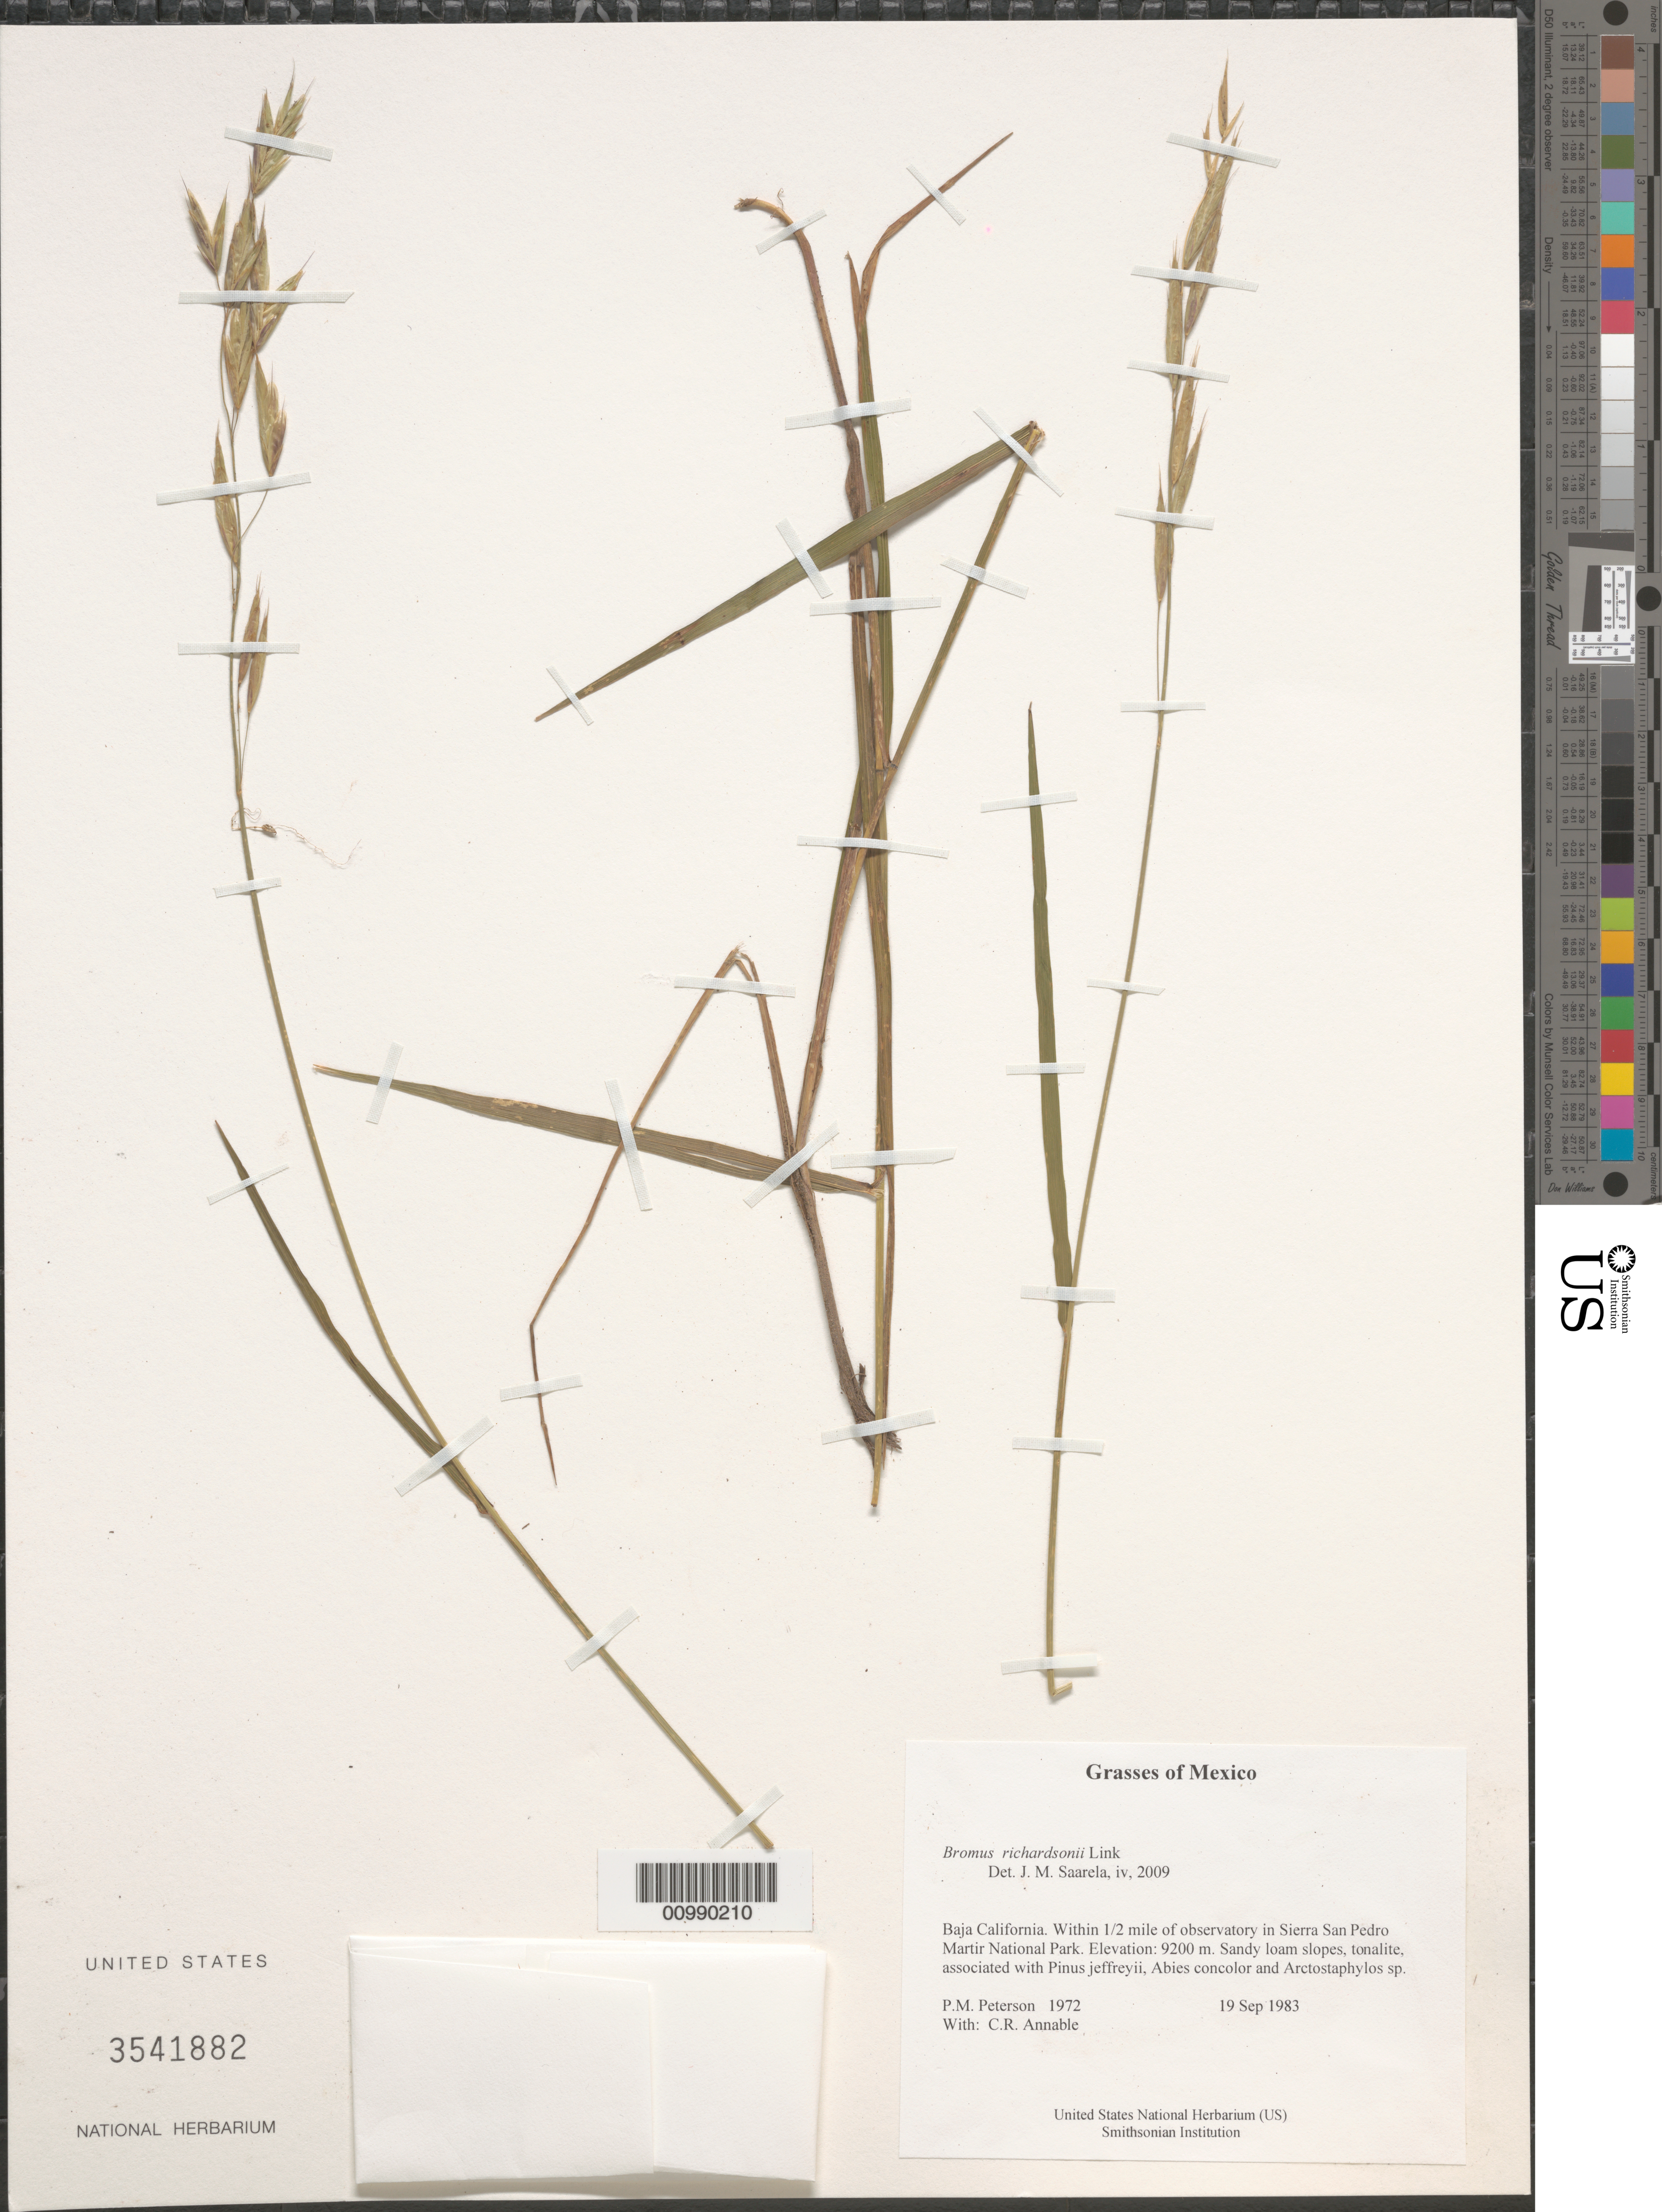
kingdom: Plantae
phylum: Tracheophyta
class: Liliopsida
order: Poales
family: Poaceae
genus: Bromus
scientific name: Bromus richardsonii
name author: Link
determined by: Saarela, J. M., (CAN), Canadian Museum of Nature (CANADA)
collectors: P. M. Peterson & C. R. Annable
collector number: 01972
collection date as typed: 19 Sep 1983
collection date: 1983-09-19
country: Mexico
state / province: Baja California Norte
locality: Within 1/2 mile of observatory in Sierra San Pedro Martir National Park.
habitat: Sandy loam slopes, tonalite, associated with Pinus jeffreyii, Abies concolor and Arctostaphylos sp.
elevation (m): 9200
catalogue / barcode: US 3541882